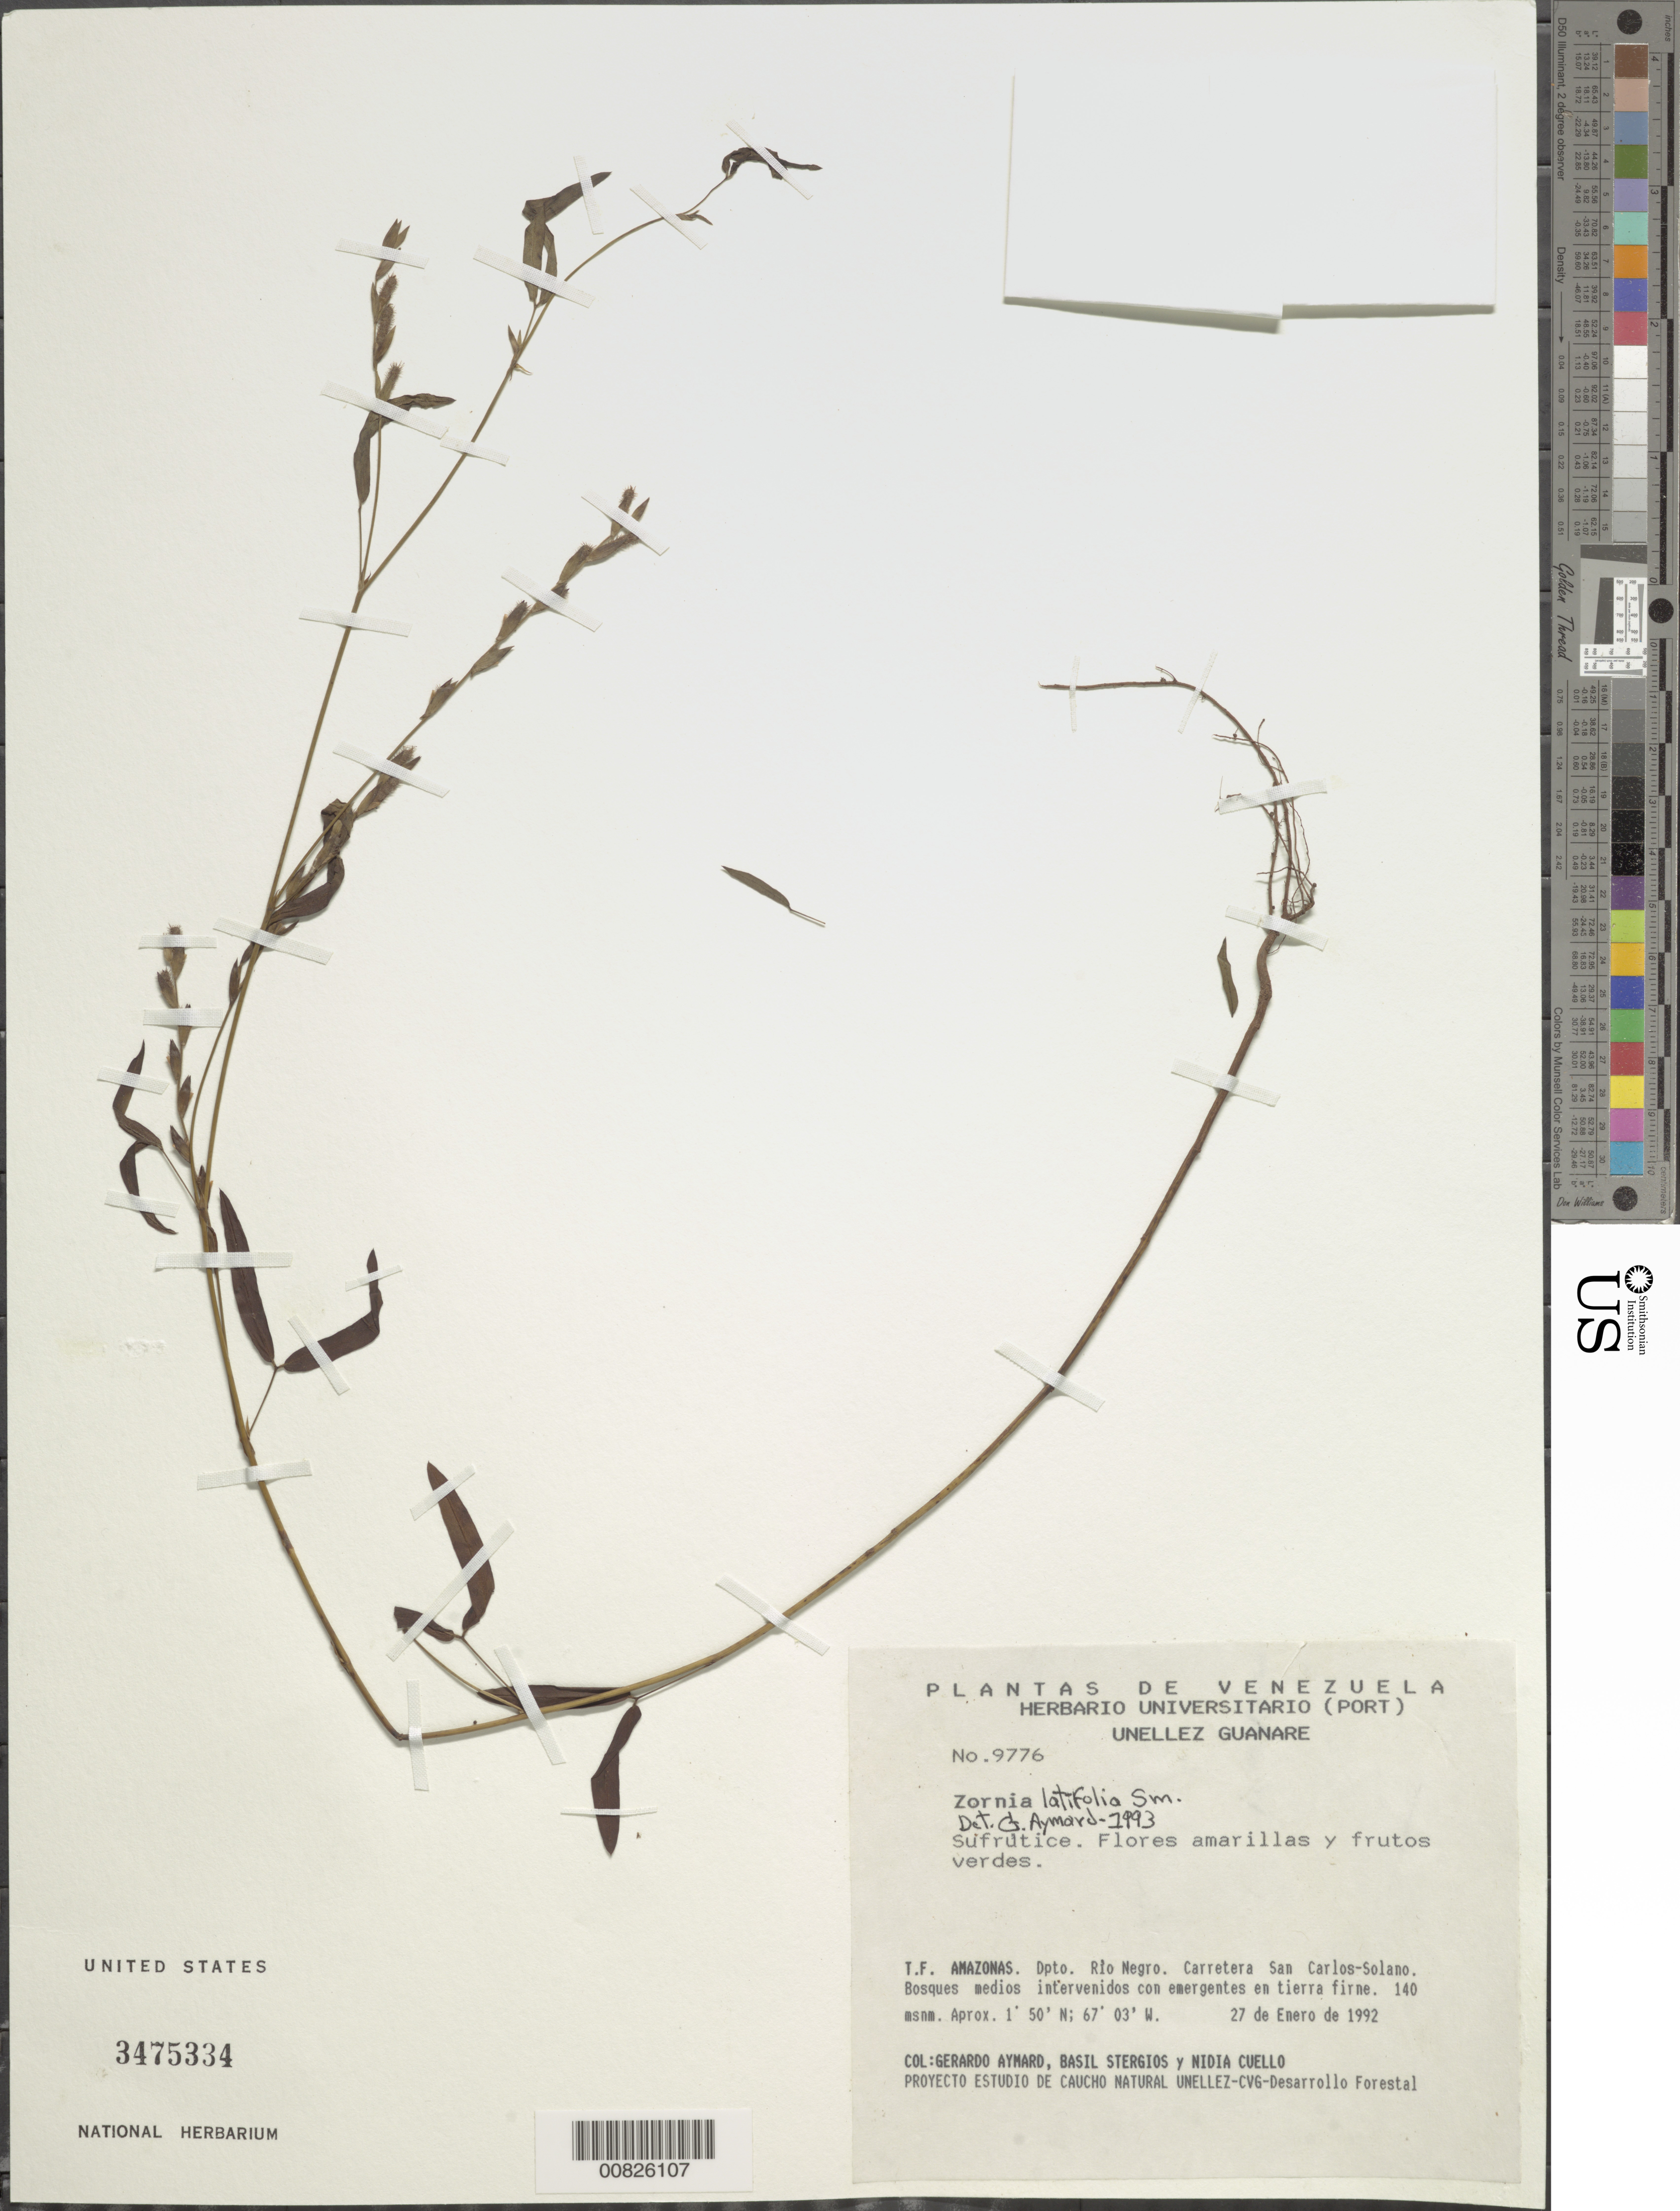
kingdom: Plantae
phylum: Tracheophyta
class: Magnoliopsida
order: Fabales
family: Fabaceae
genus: Zornia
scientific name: Zornia latifolia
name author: Sm.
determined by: Aymard C., G. A., (PORT), Univ. Nac. Exp. de los Llanos Ezequiel Zamora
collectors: G. A. Aymard, B. G. Stergios & N. L. Cuello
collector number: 9776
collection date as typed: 27-Jan-92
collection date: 1992-01-27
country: Venezuela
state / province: Amazonas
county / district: Río Negro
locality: San Carlos-Solano carretera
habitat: Bosques medios con emergentes en tierra firme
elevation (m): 140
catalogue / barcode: US 3475334